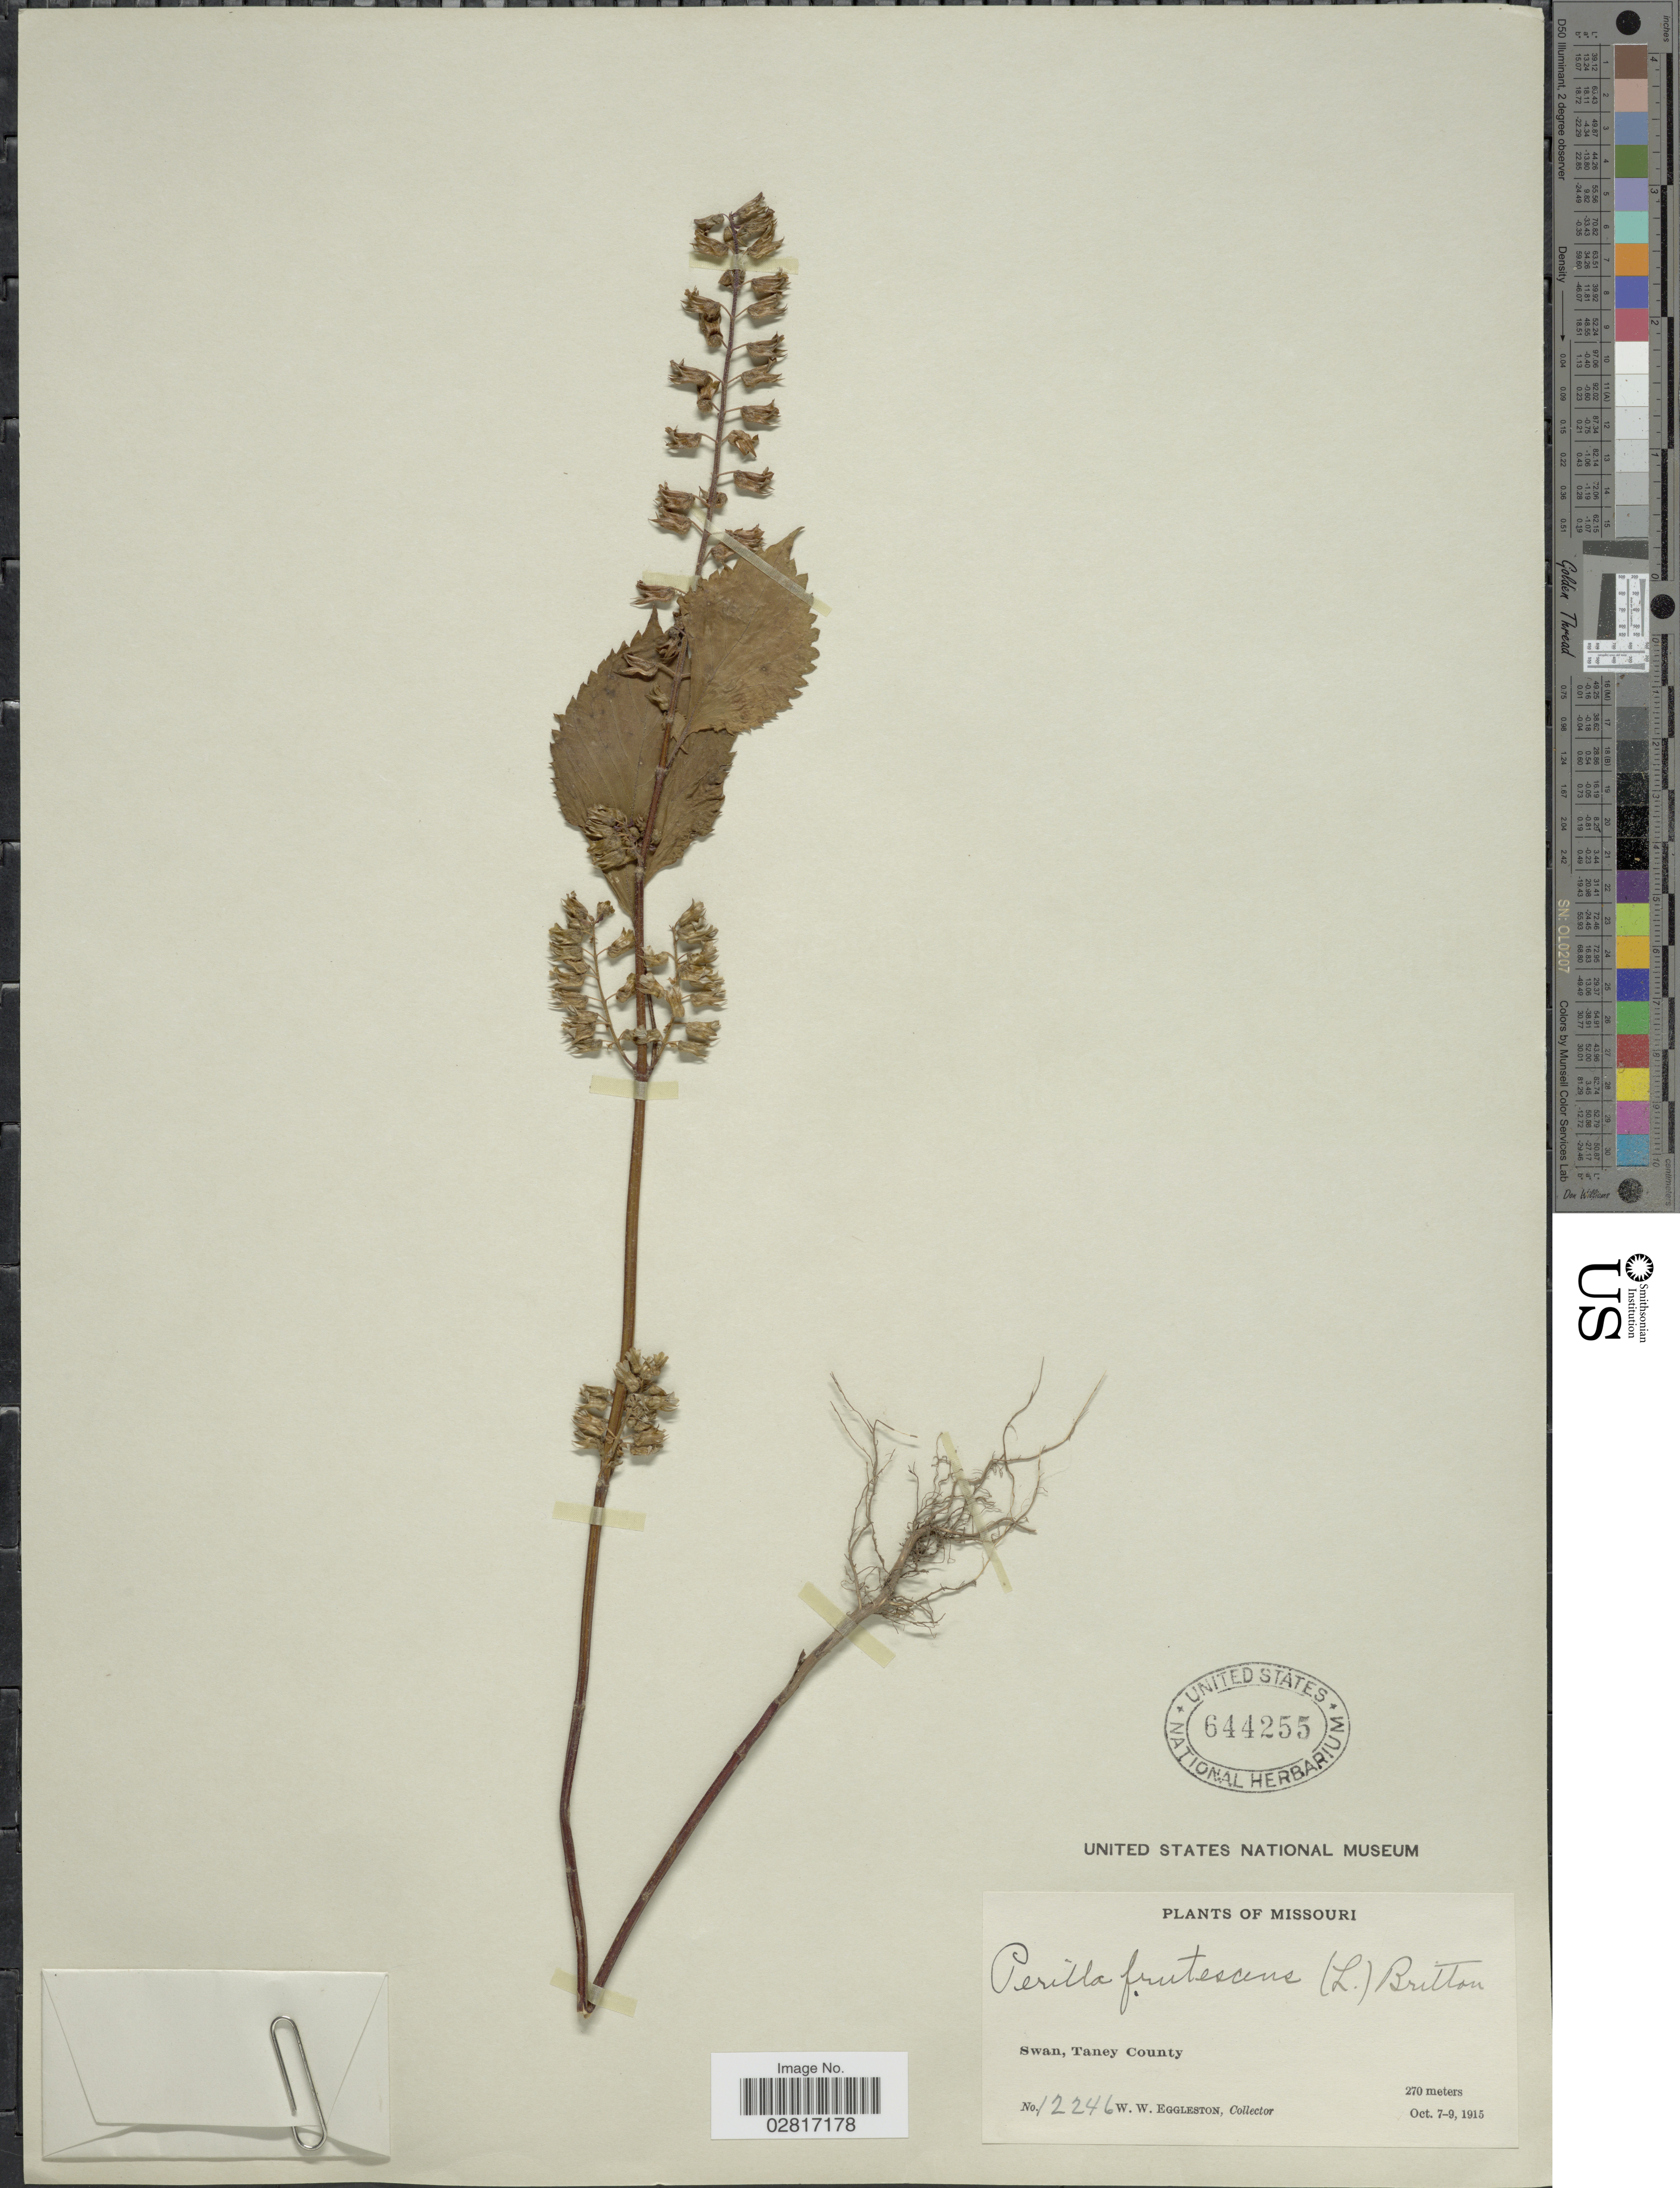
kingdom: Plantae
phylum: Tracheophyta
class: Magnoliopsida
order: Lamiales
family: Lamiaceae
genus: Perilla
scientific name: Perilla frutescens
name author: (L.) Britton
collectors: W. W. Eggleston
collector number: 12246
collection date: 1915-10-07/1915-10-09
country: United States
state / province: Missouri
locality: Swan, Taney County.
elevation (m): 270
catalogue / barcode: US 644255